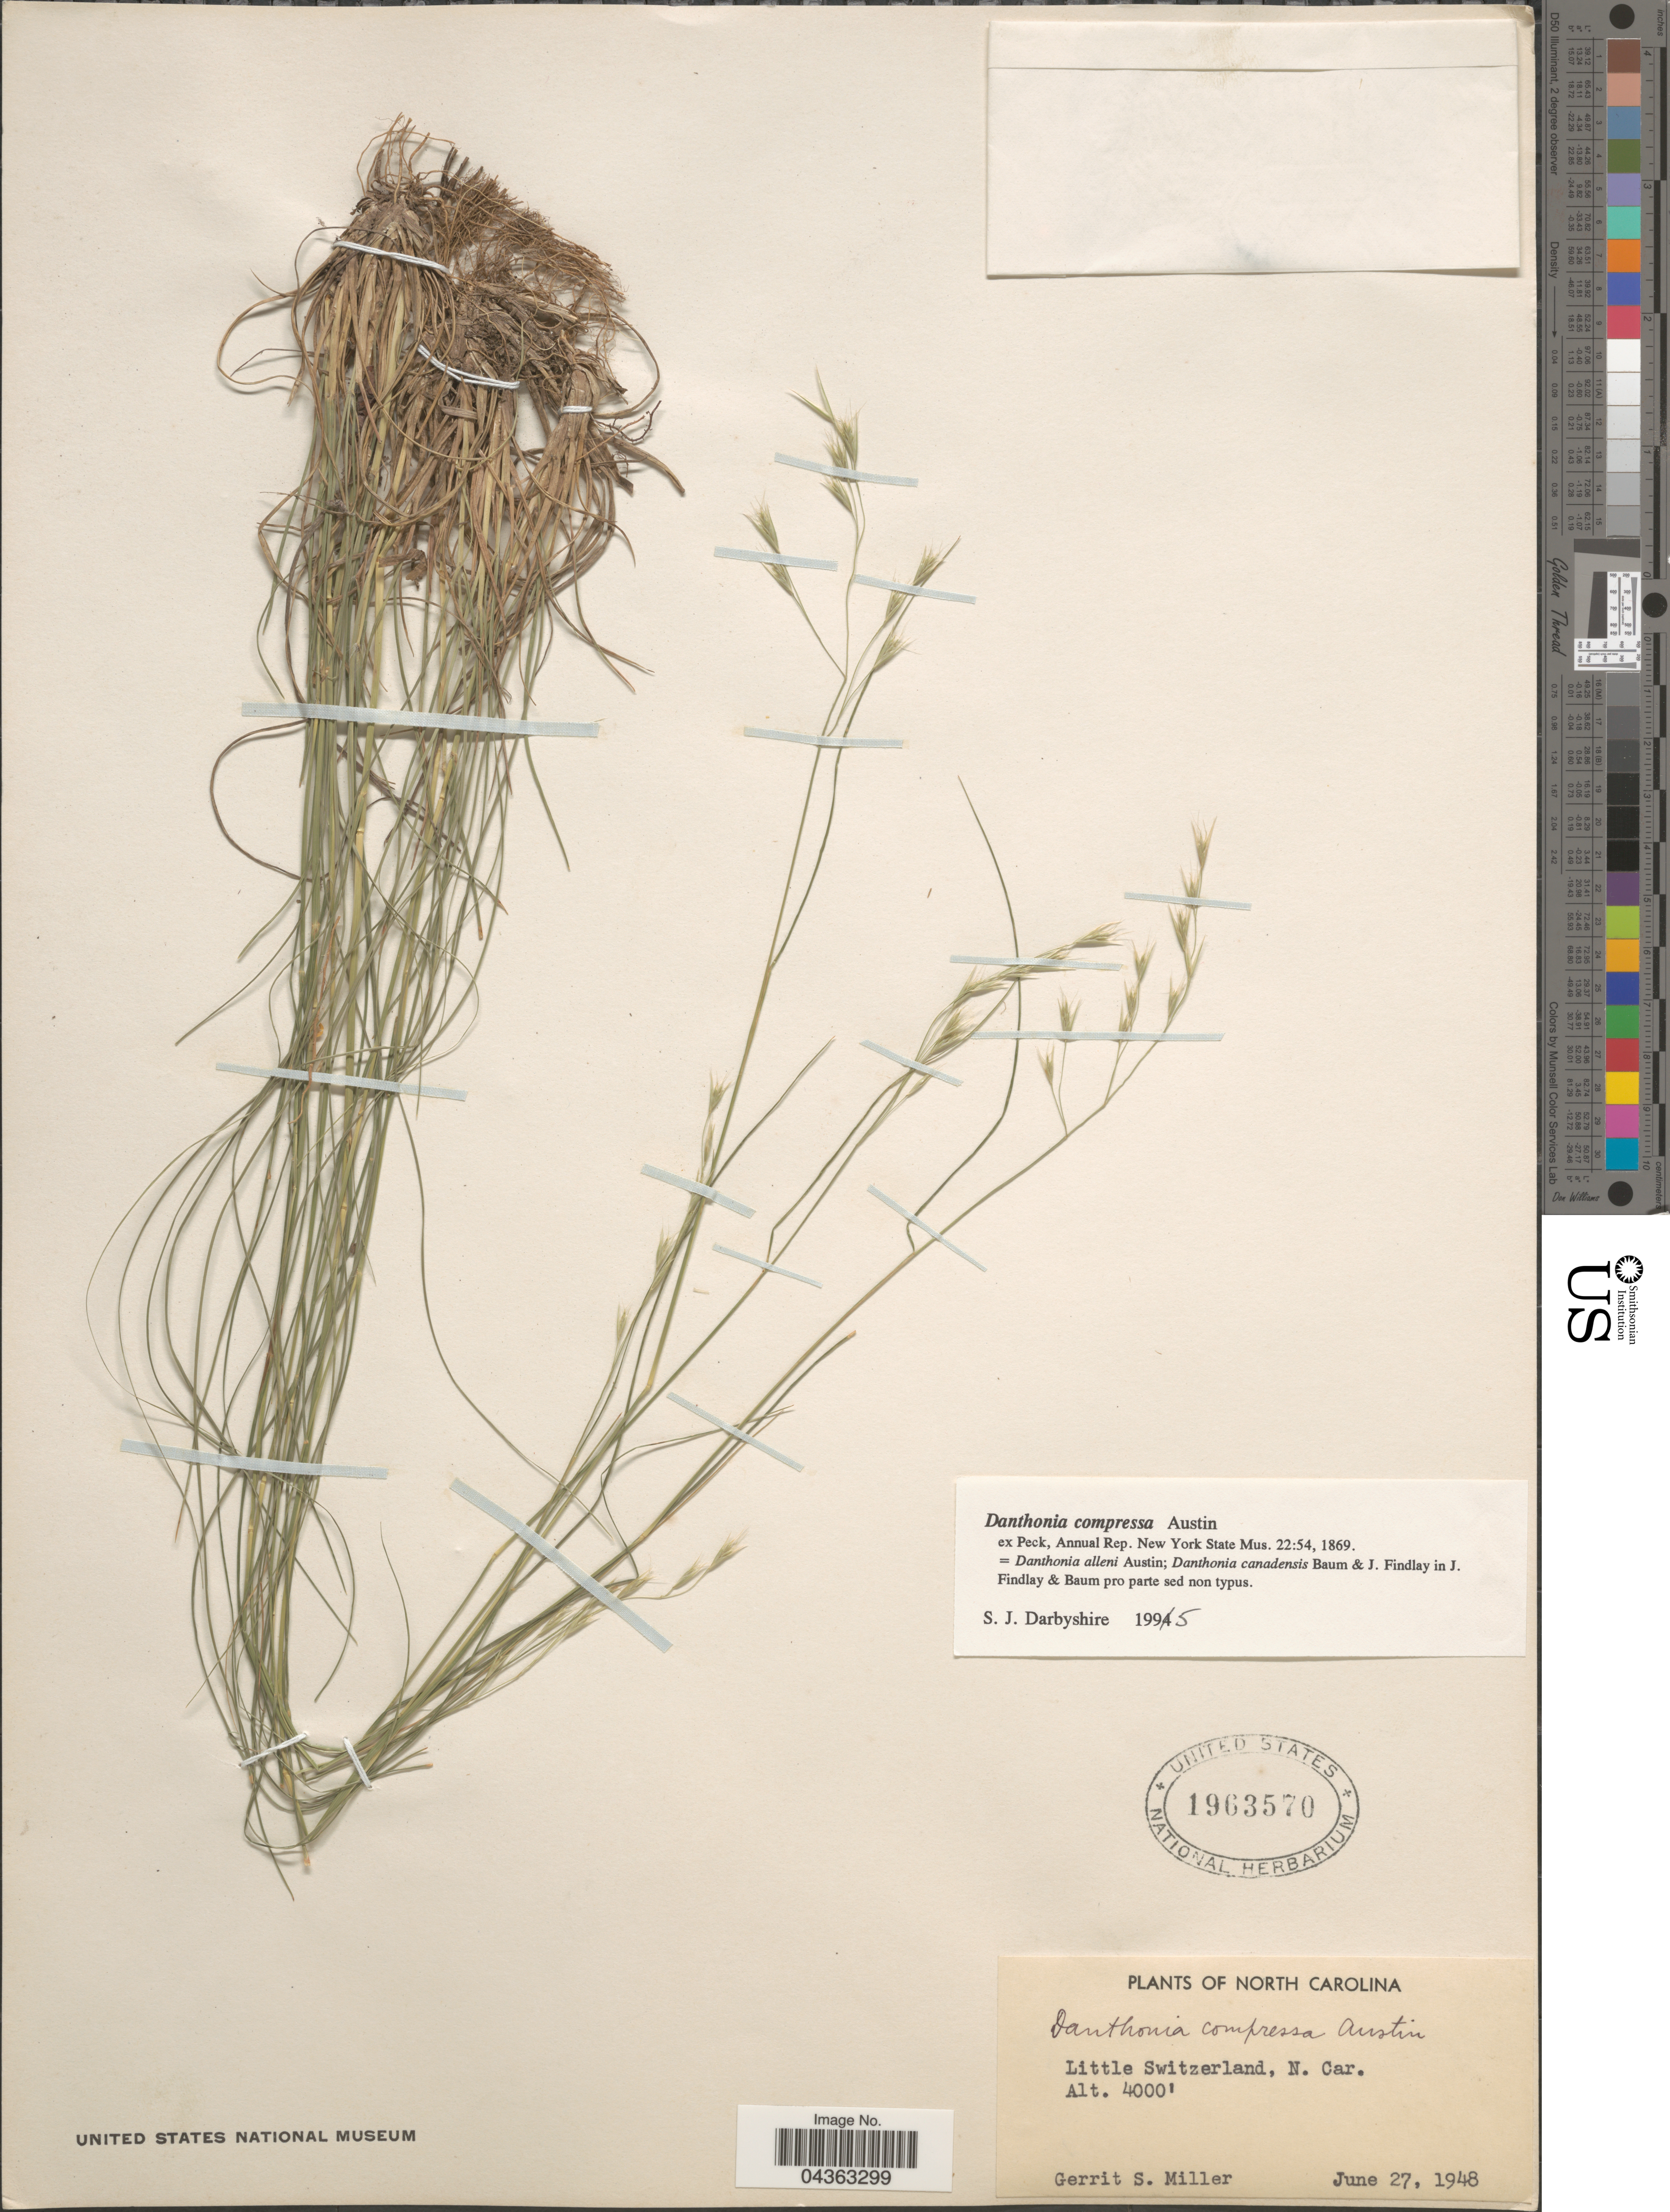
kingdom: Plantae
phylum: Tracheophyta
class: Liliopsida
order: Poales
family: Poaceae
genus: Danthonia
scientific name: Danthonia compressa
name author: Austin in F. Peck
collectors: G. S. Miller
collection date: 1948-06-27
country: United States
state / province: North Carolina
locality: Little Switzerland.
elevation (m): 1219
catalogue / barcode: US 1963570